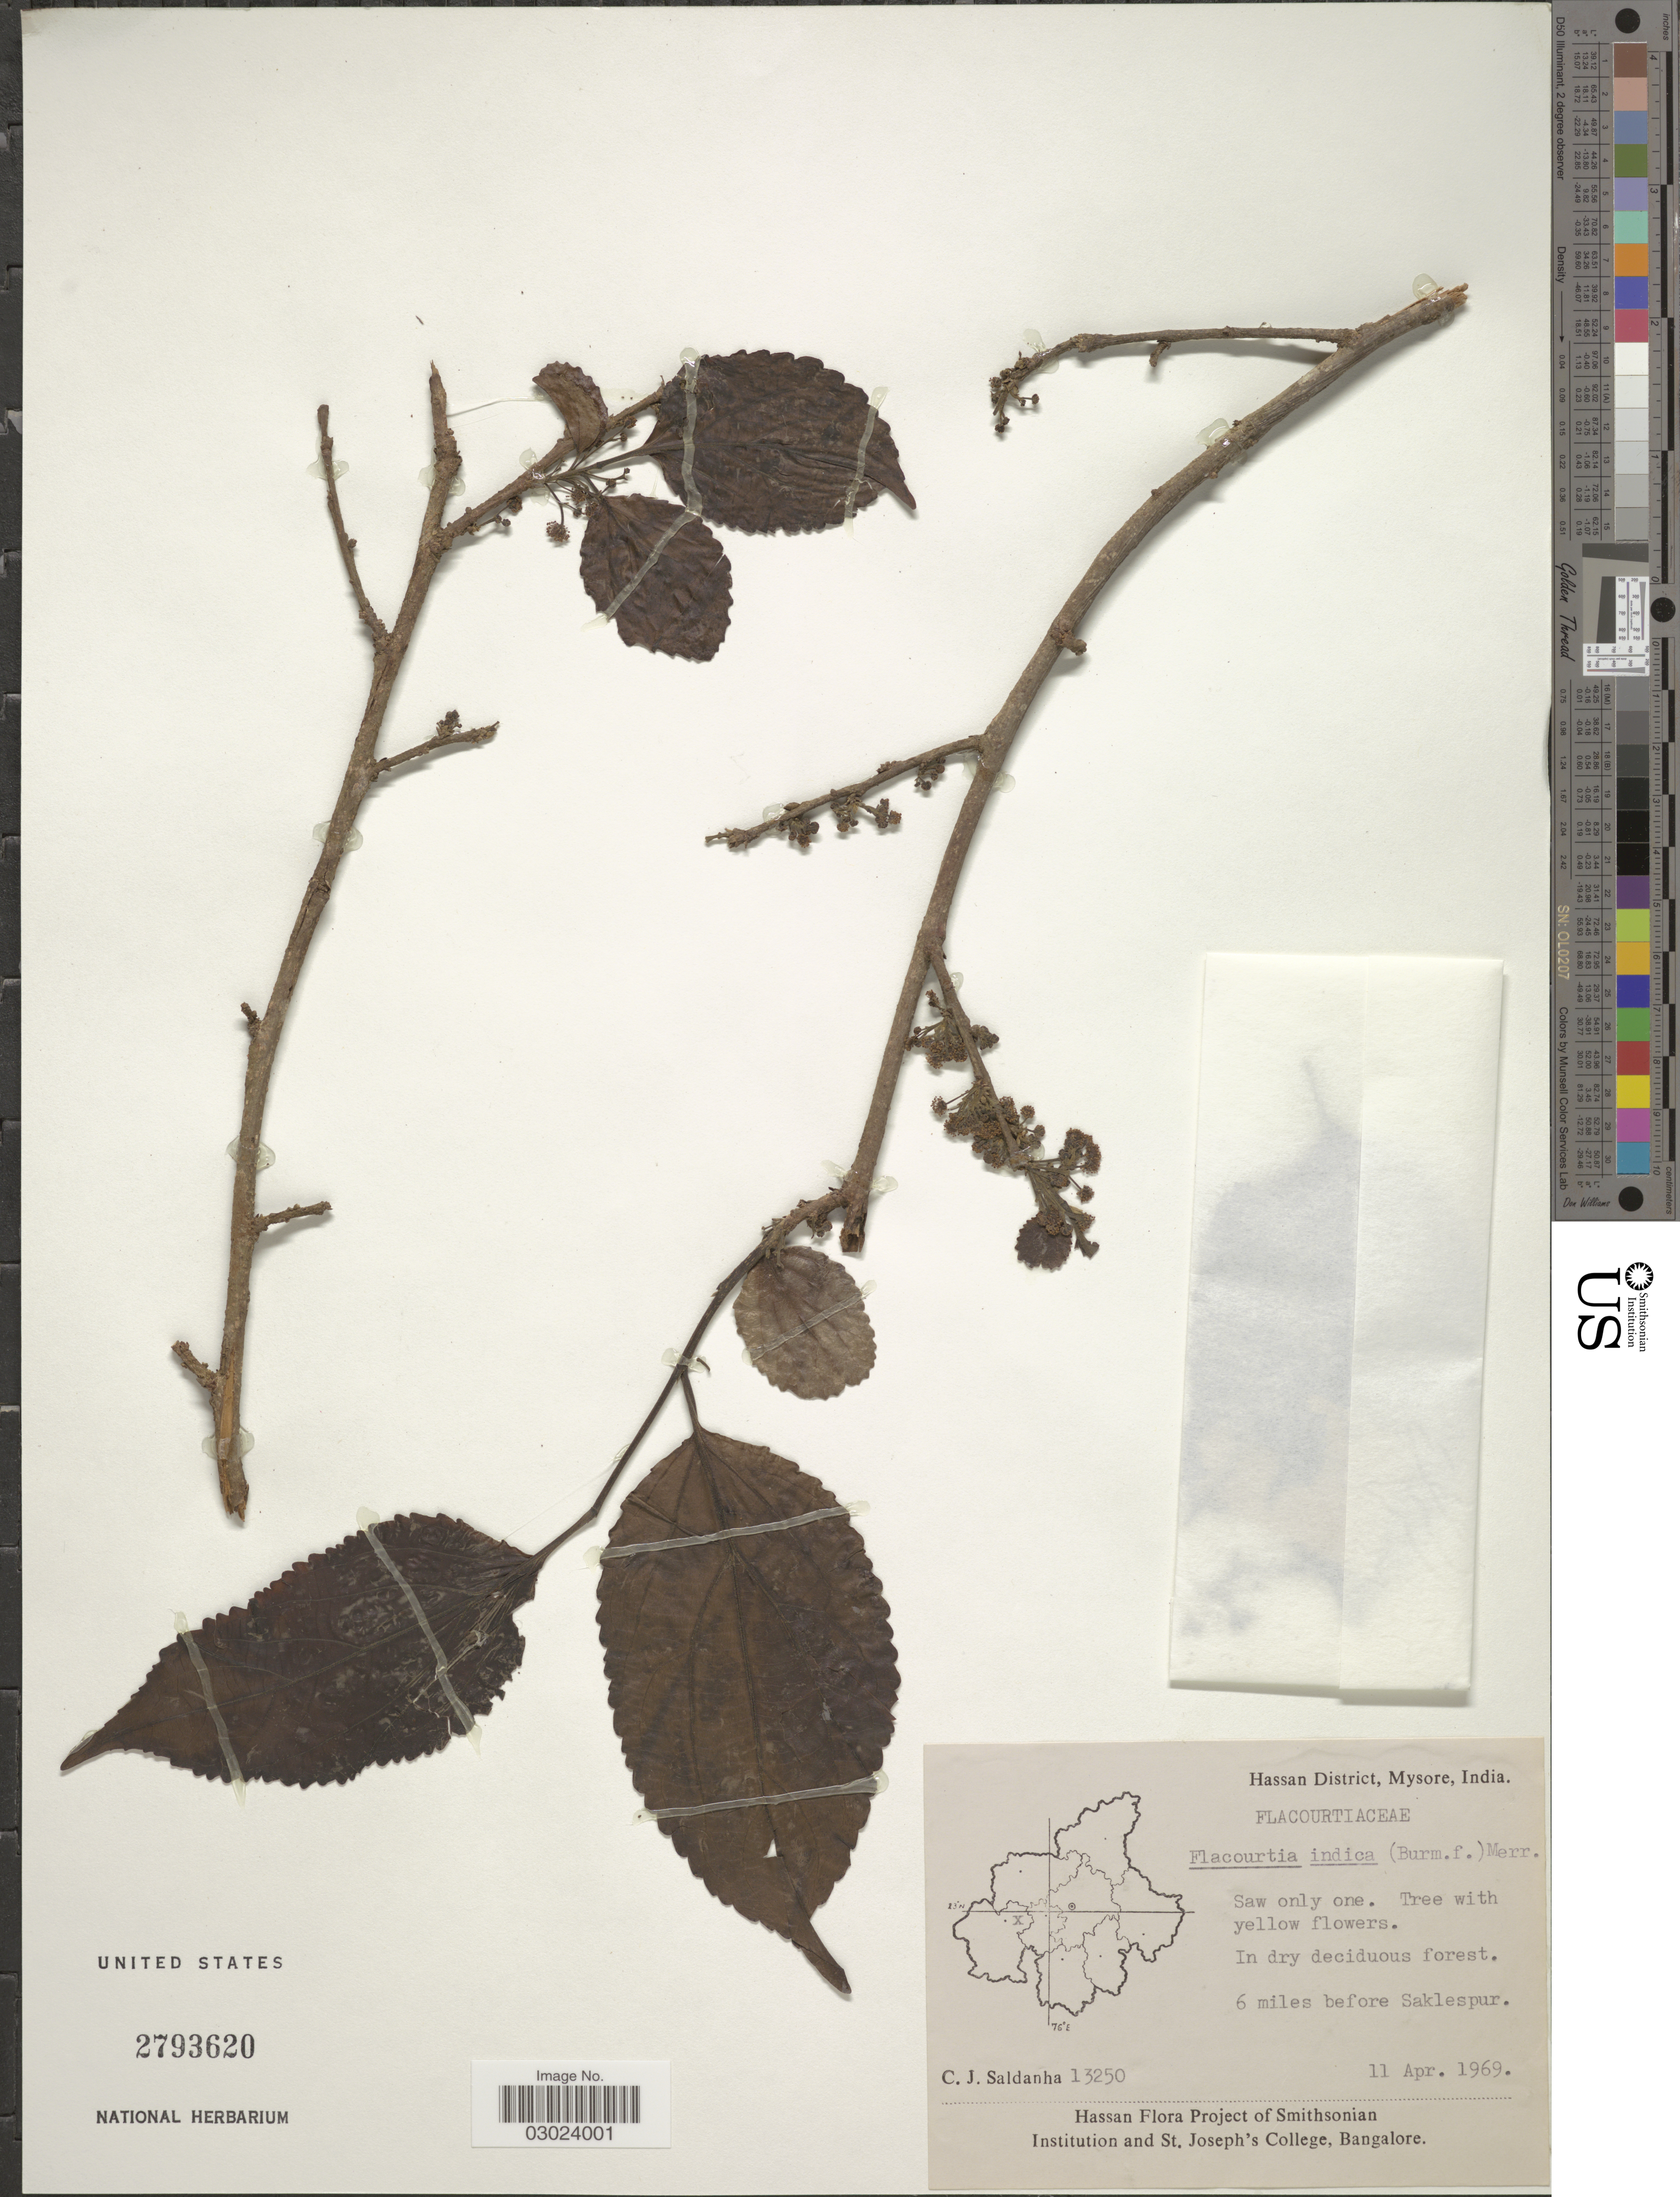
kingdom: Plantae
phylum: Tracheophyta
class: Magnoliopsida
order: Malpighiales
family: Salicaceae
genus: Flacourtia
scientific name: Flacourtia indica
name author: (Burm. f.) Merr.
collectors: C. J. Saldanha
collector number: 13250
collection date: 1969-04-11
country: India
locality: Hassan District, Mysore. 6 miles before Saklespur.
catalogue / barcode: US 2793620